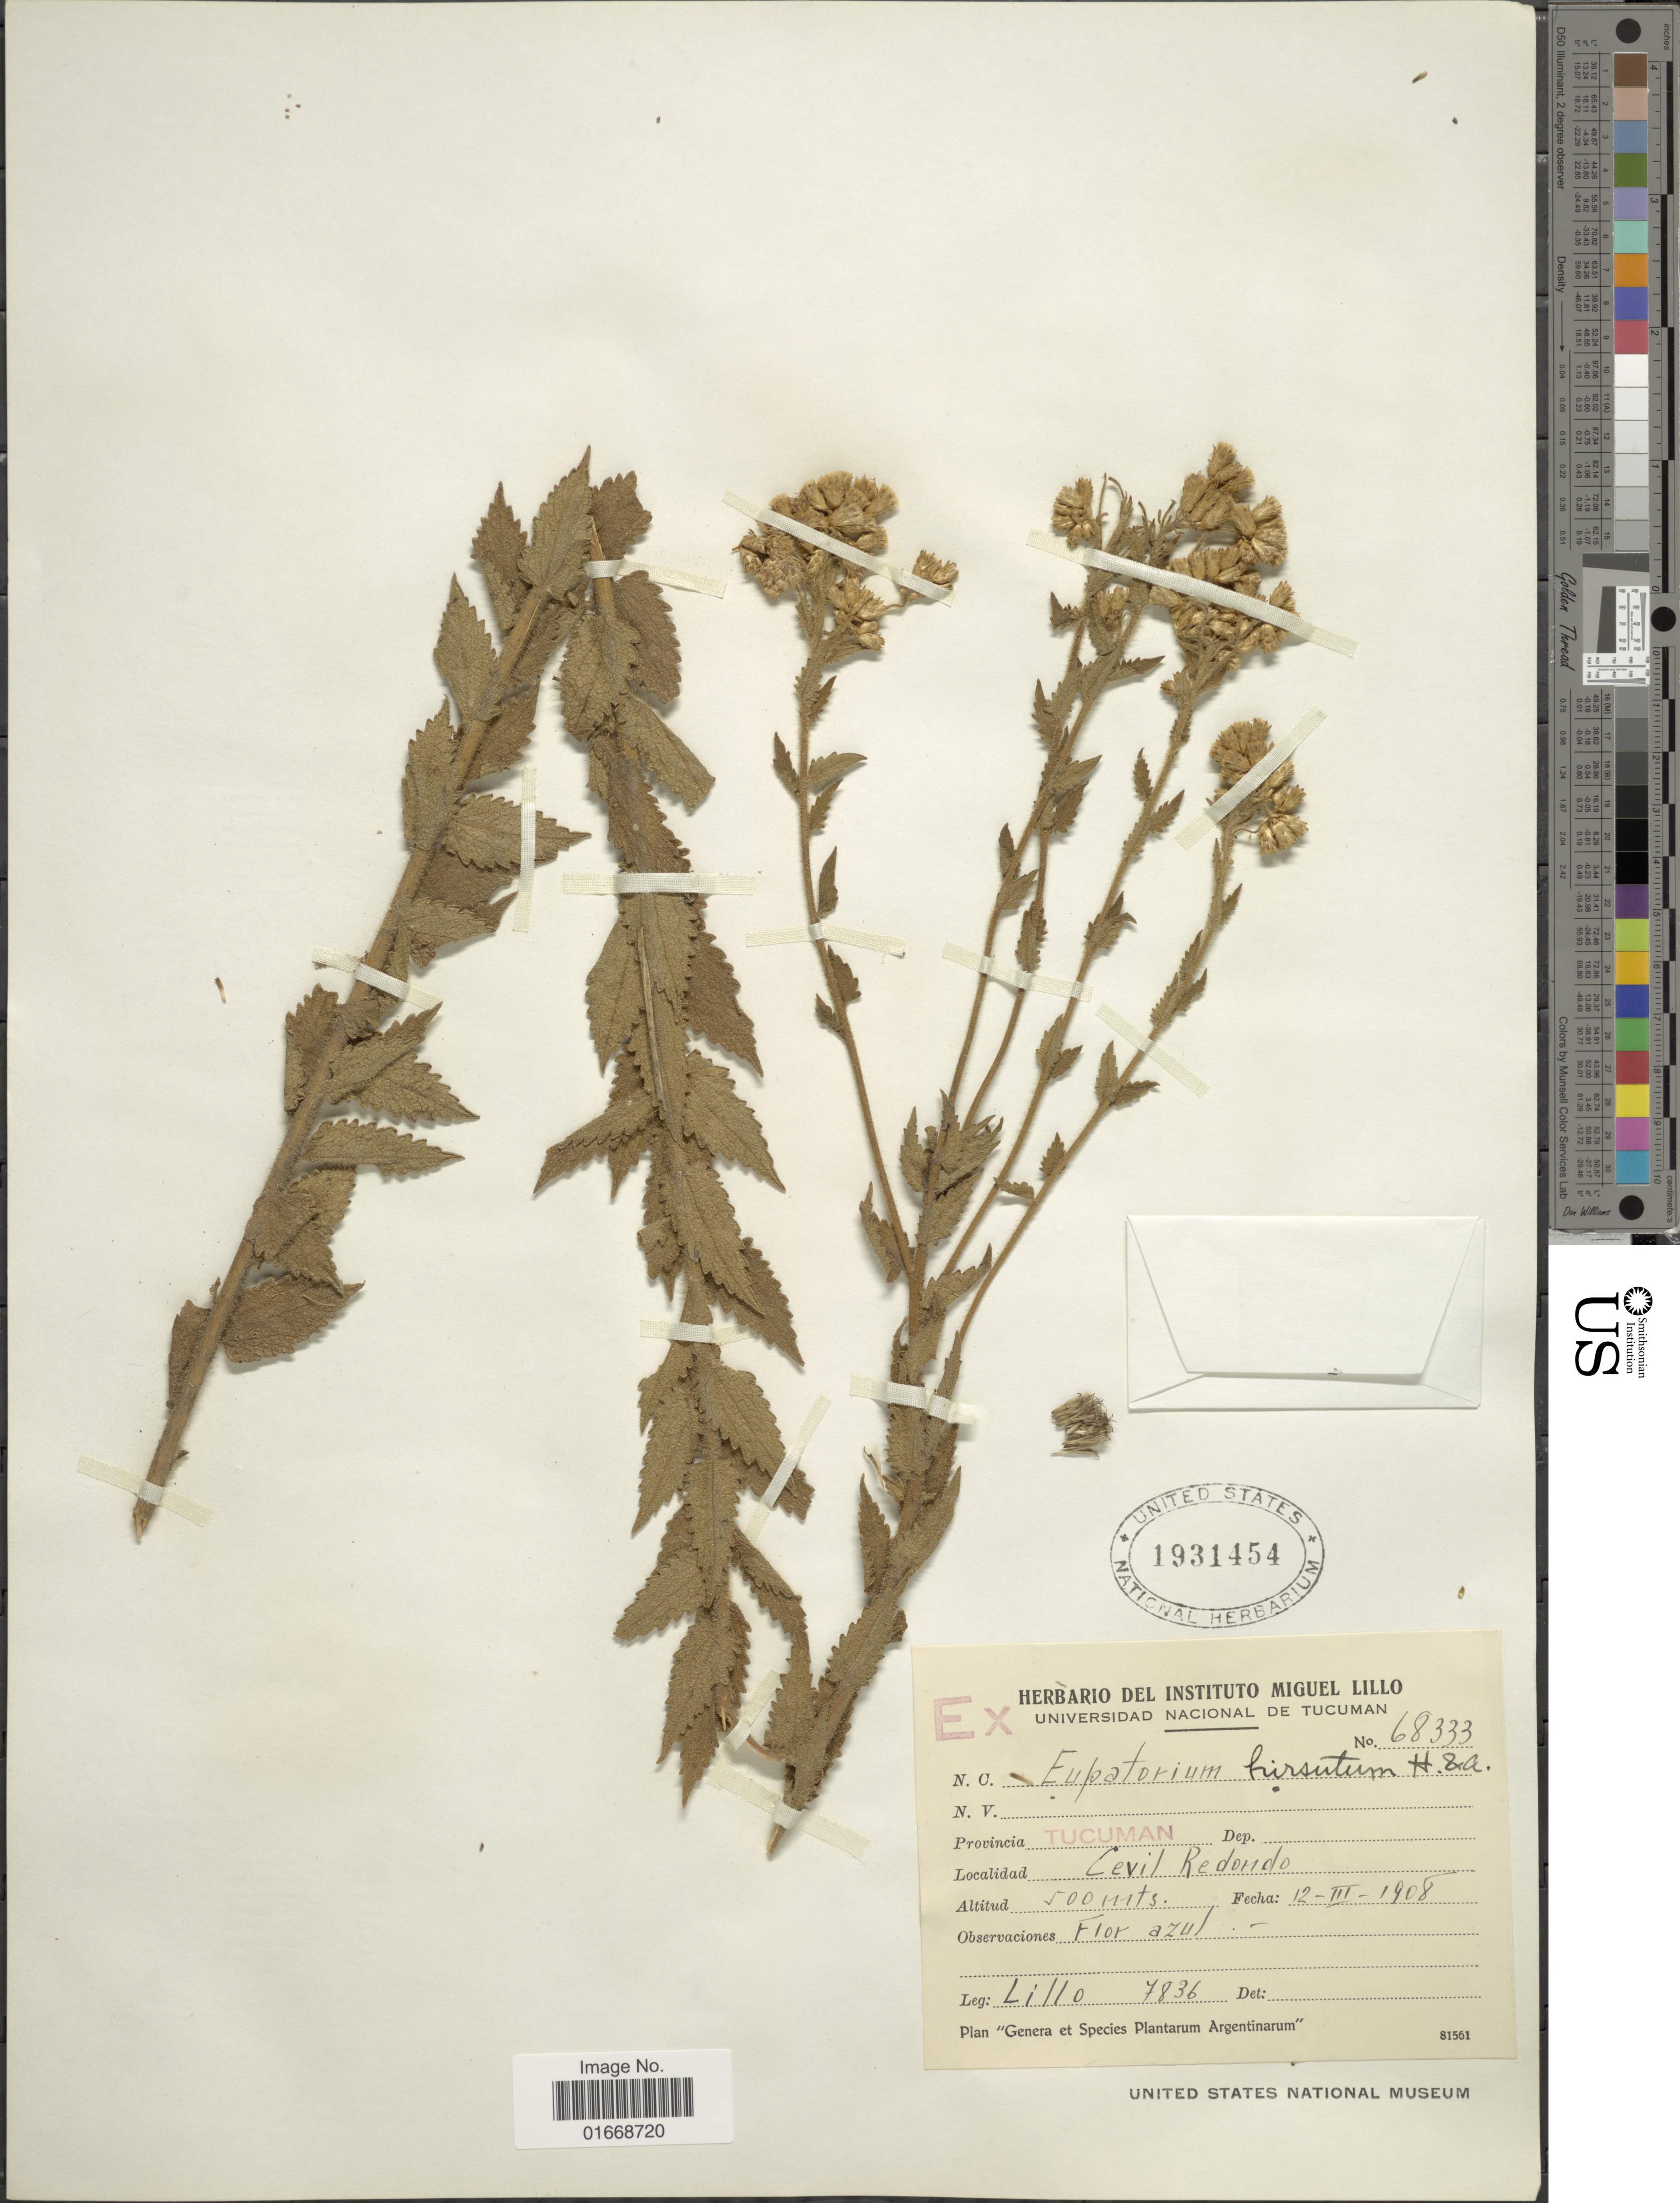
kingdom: Plantae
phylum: Tracheophyta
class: Magnoliopsida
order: Asterales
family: Asteraceae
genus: Chromolaena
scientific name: Chromolaena hirsuta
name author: (Hook. & Arn.) R.M. King & H. Rob.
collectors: M. Lillo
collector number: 7836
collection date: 1908-03-12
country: Argentina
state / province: Tucuman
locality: Provincia Tucuman;, Cevil Redomdo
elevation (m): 500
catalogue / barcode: US 1931454